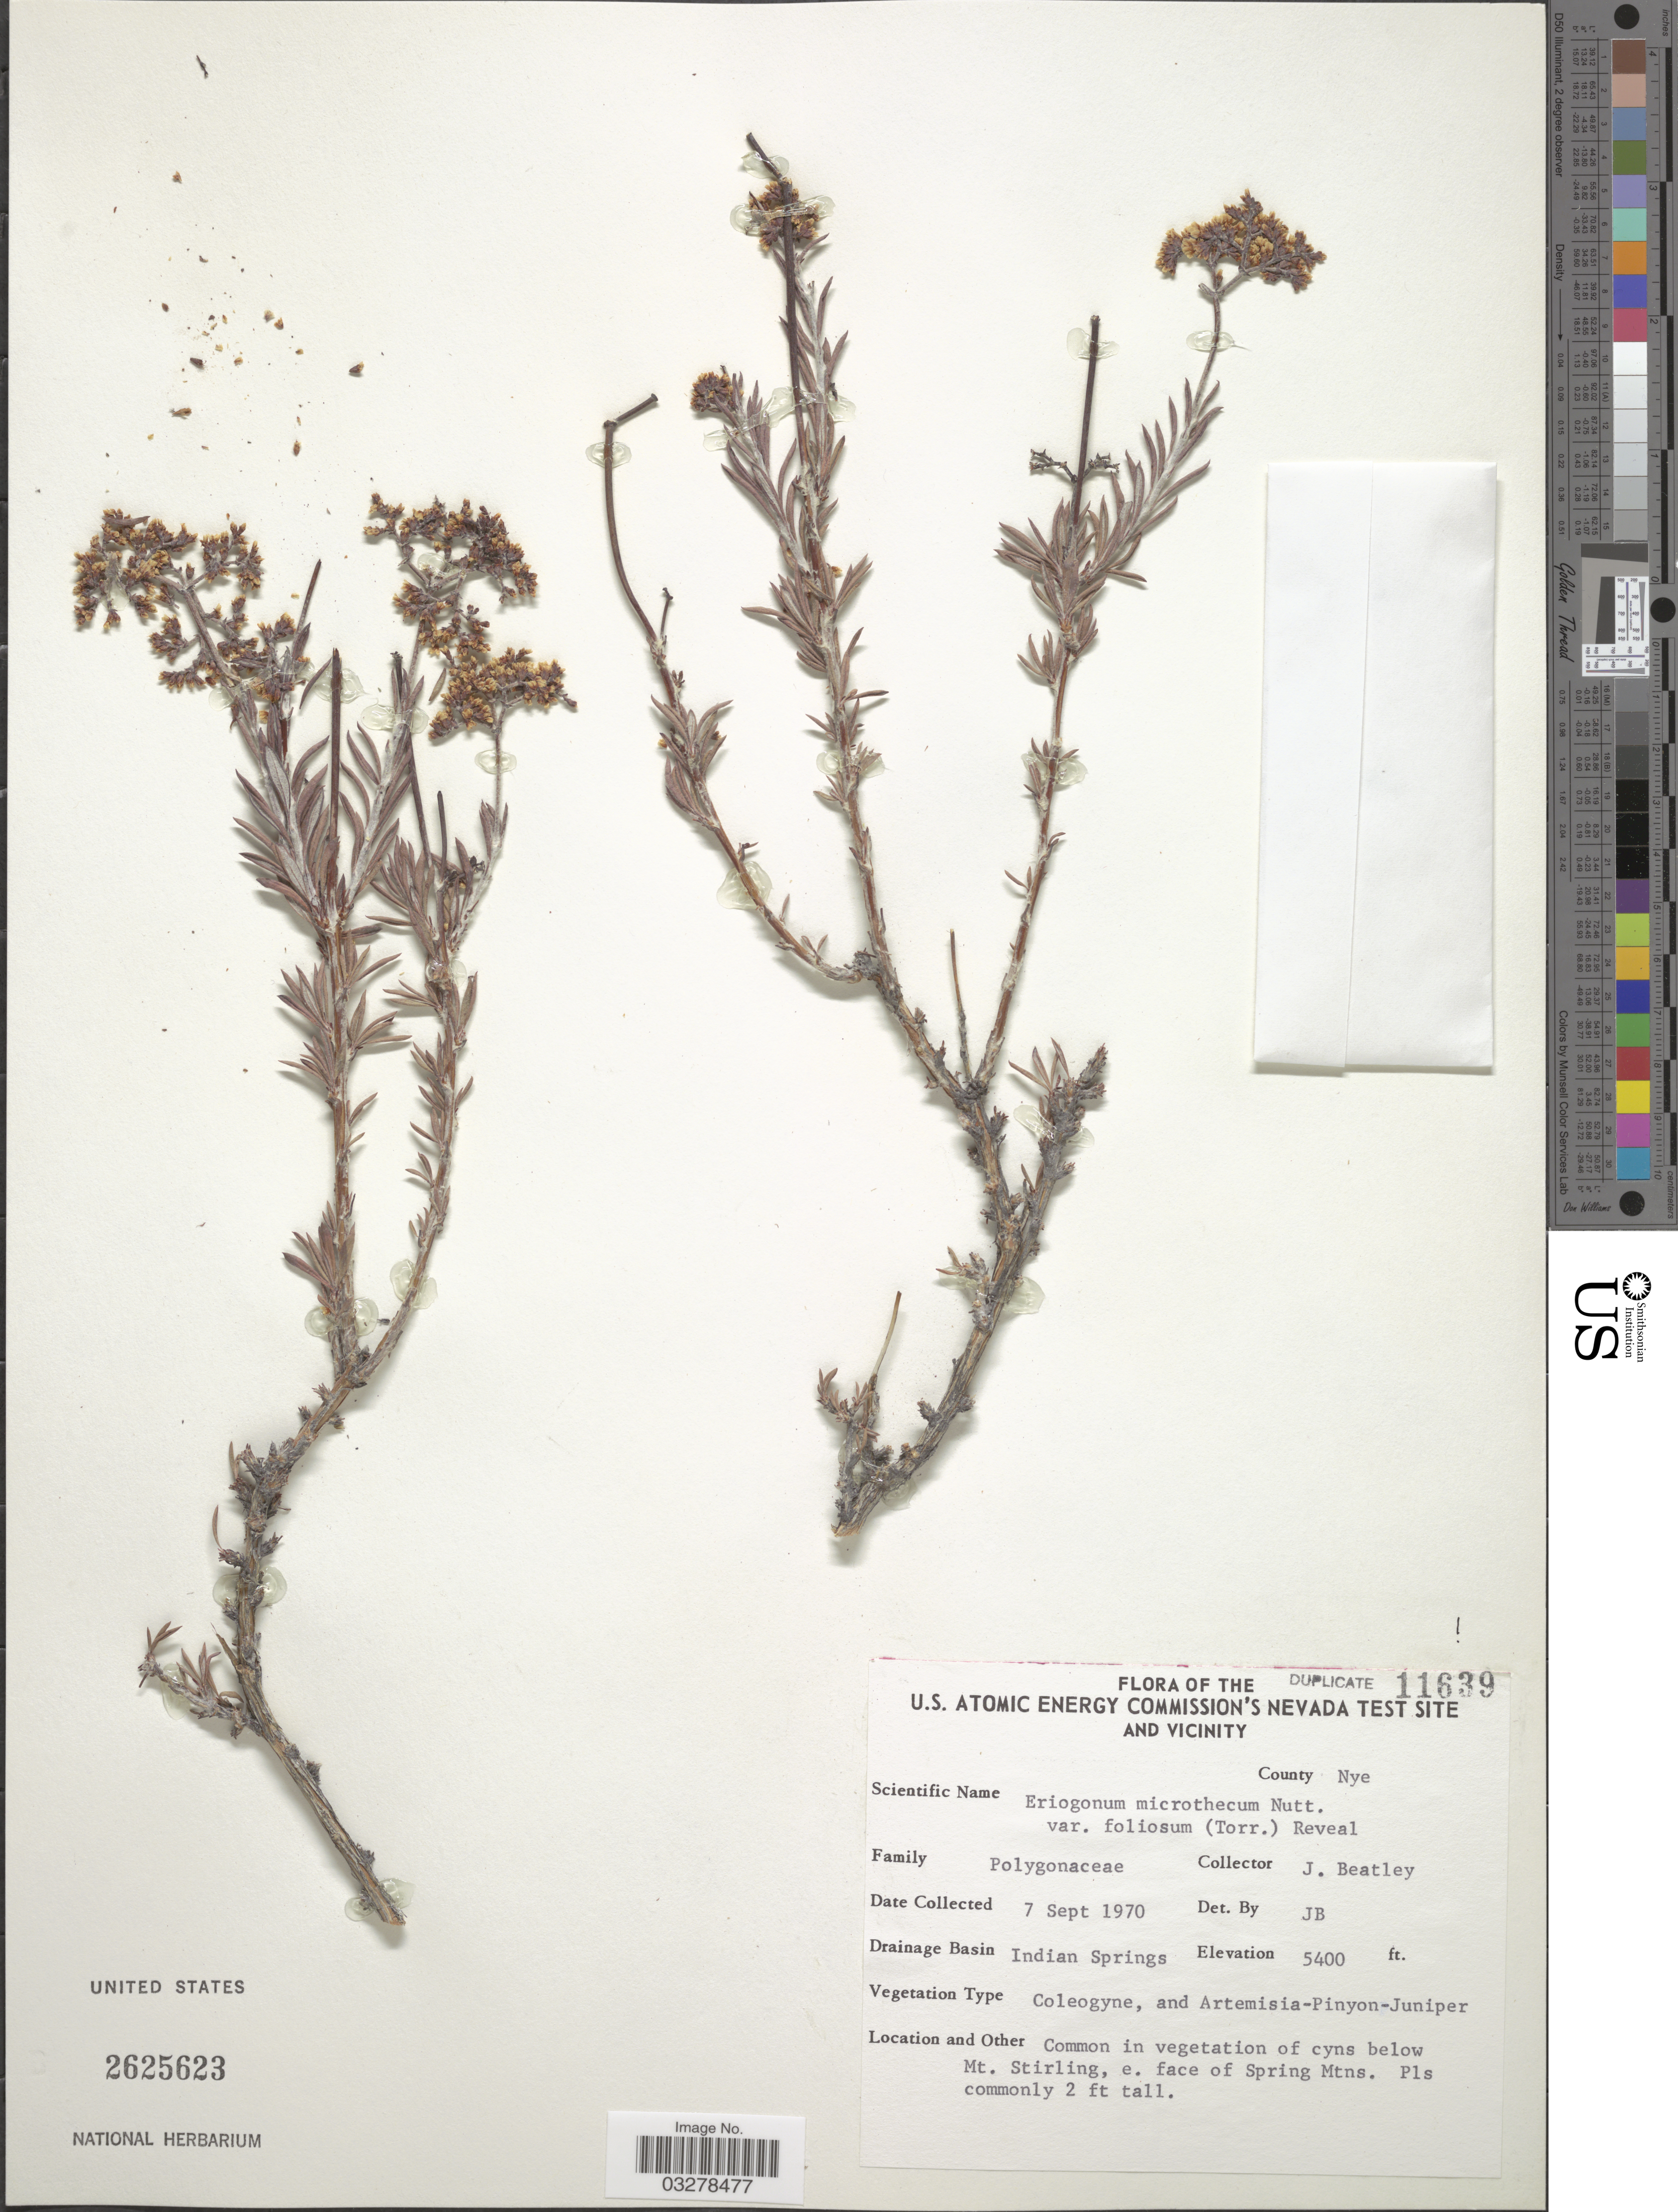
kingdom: Plantae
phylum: Tracheophyta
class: Magnoliopsida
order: Caryophyllales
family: Polygonaceae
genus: Eriogonum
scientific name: Eriogonum microtheca var. foliosum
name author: (Torr. & A. Gray) Reveal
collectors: J. C. Beatley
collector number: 11639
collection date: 1970-09-07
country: United States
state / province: Nevada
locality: U.S. Atomic Energy Commission's Nevada Test Site and Vicinity. County Nye. Drainage Basin Indian Springs. Below Mt. Stirling, e. face of Spring Mtns.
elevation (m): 1646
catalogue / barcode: US 2625623